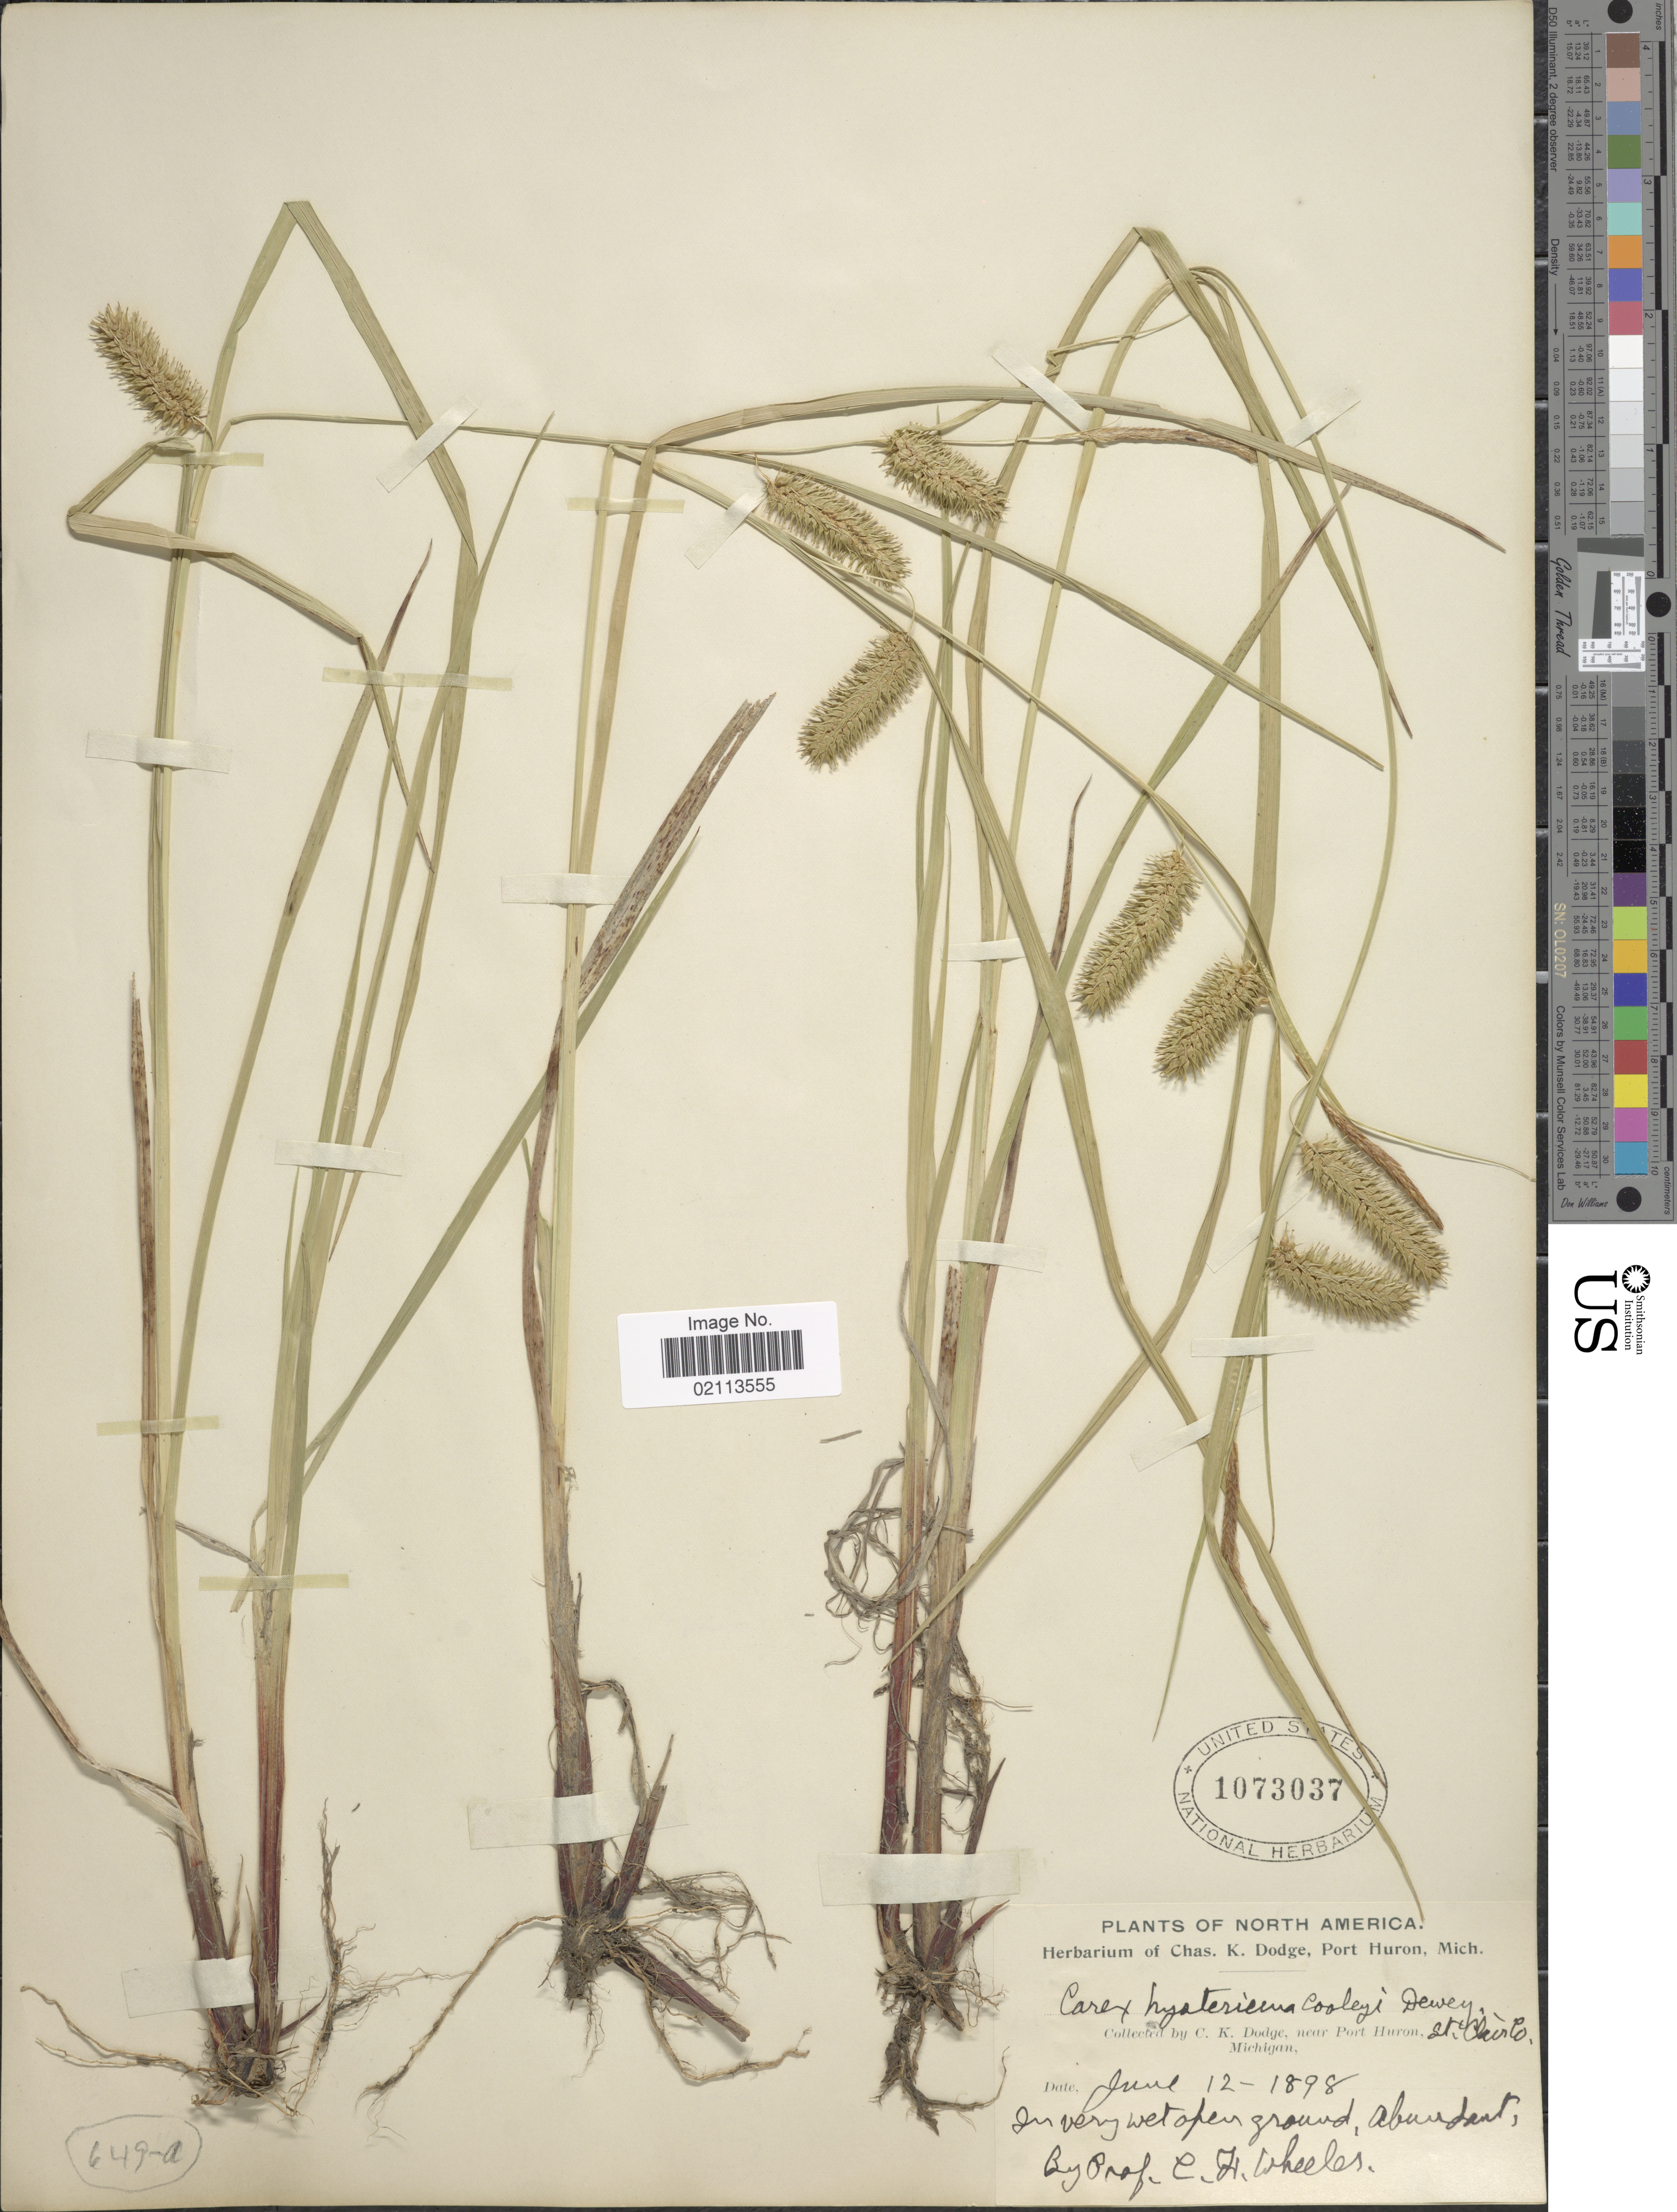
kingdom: Plantae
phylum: Tracheophyta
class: Liliopsida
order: Poales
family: Cyperaceae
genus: Carex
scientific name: Carex hystericina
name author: Muhl. ex Willd.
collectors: C. Dodge & C. Wheeler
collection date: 1898-06-12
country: United States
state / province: Michigan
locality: Near Port Huron, In very wet open ground, Abundant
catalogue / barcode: US 1073037